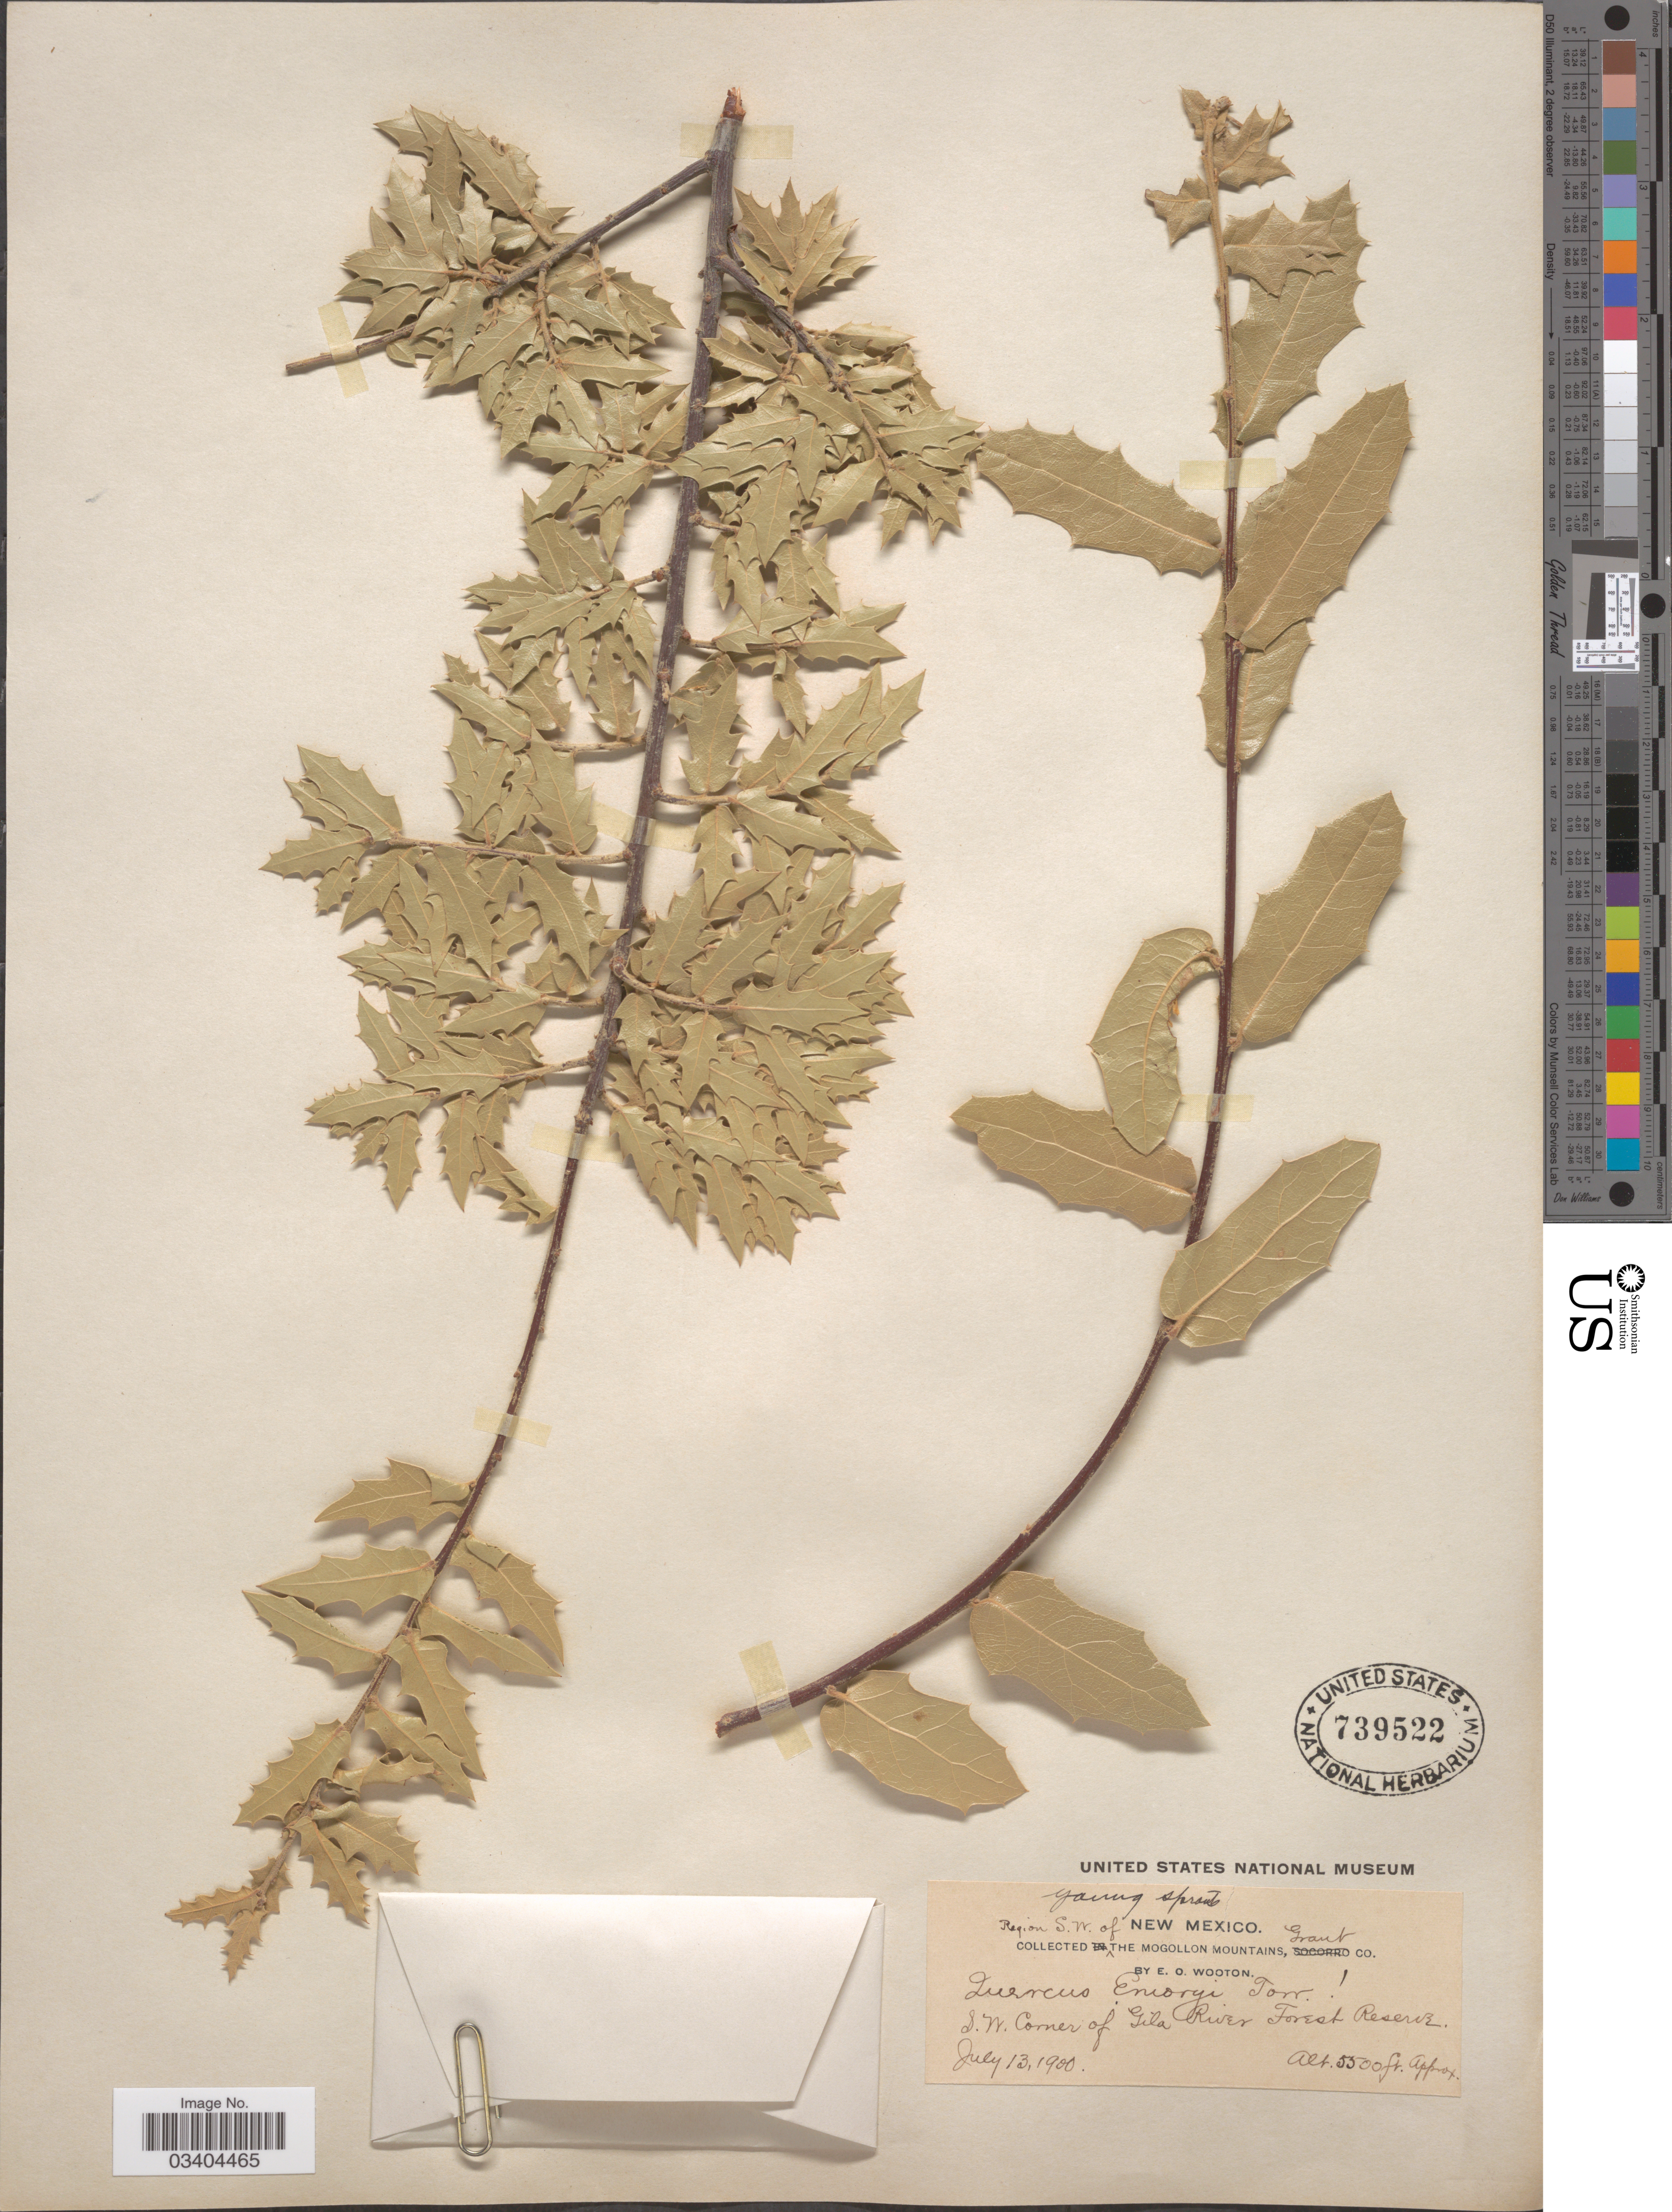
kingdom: Plantae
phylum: Tracheophyta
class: Magnoliopsida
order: Fagales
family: Fagaceae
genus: Quercus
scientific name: Quercus emoryi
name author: Torr. in Emory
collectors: E. O. Wooton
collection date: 1900-07-13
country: United States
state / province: New Mexico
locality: Region S.W. of New Mexico of the Mogollon Mountains, Grant Co. S.W. corner of Gila River Forest Reserve.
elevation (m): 1676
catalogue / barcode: US 739522